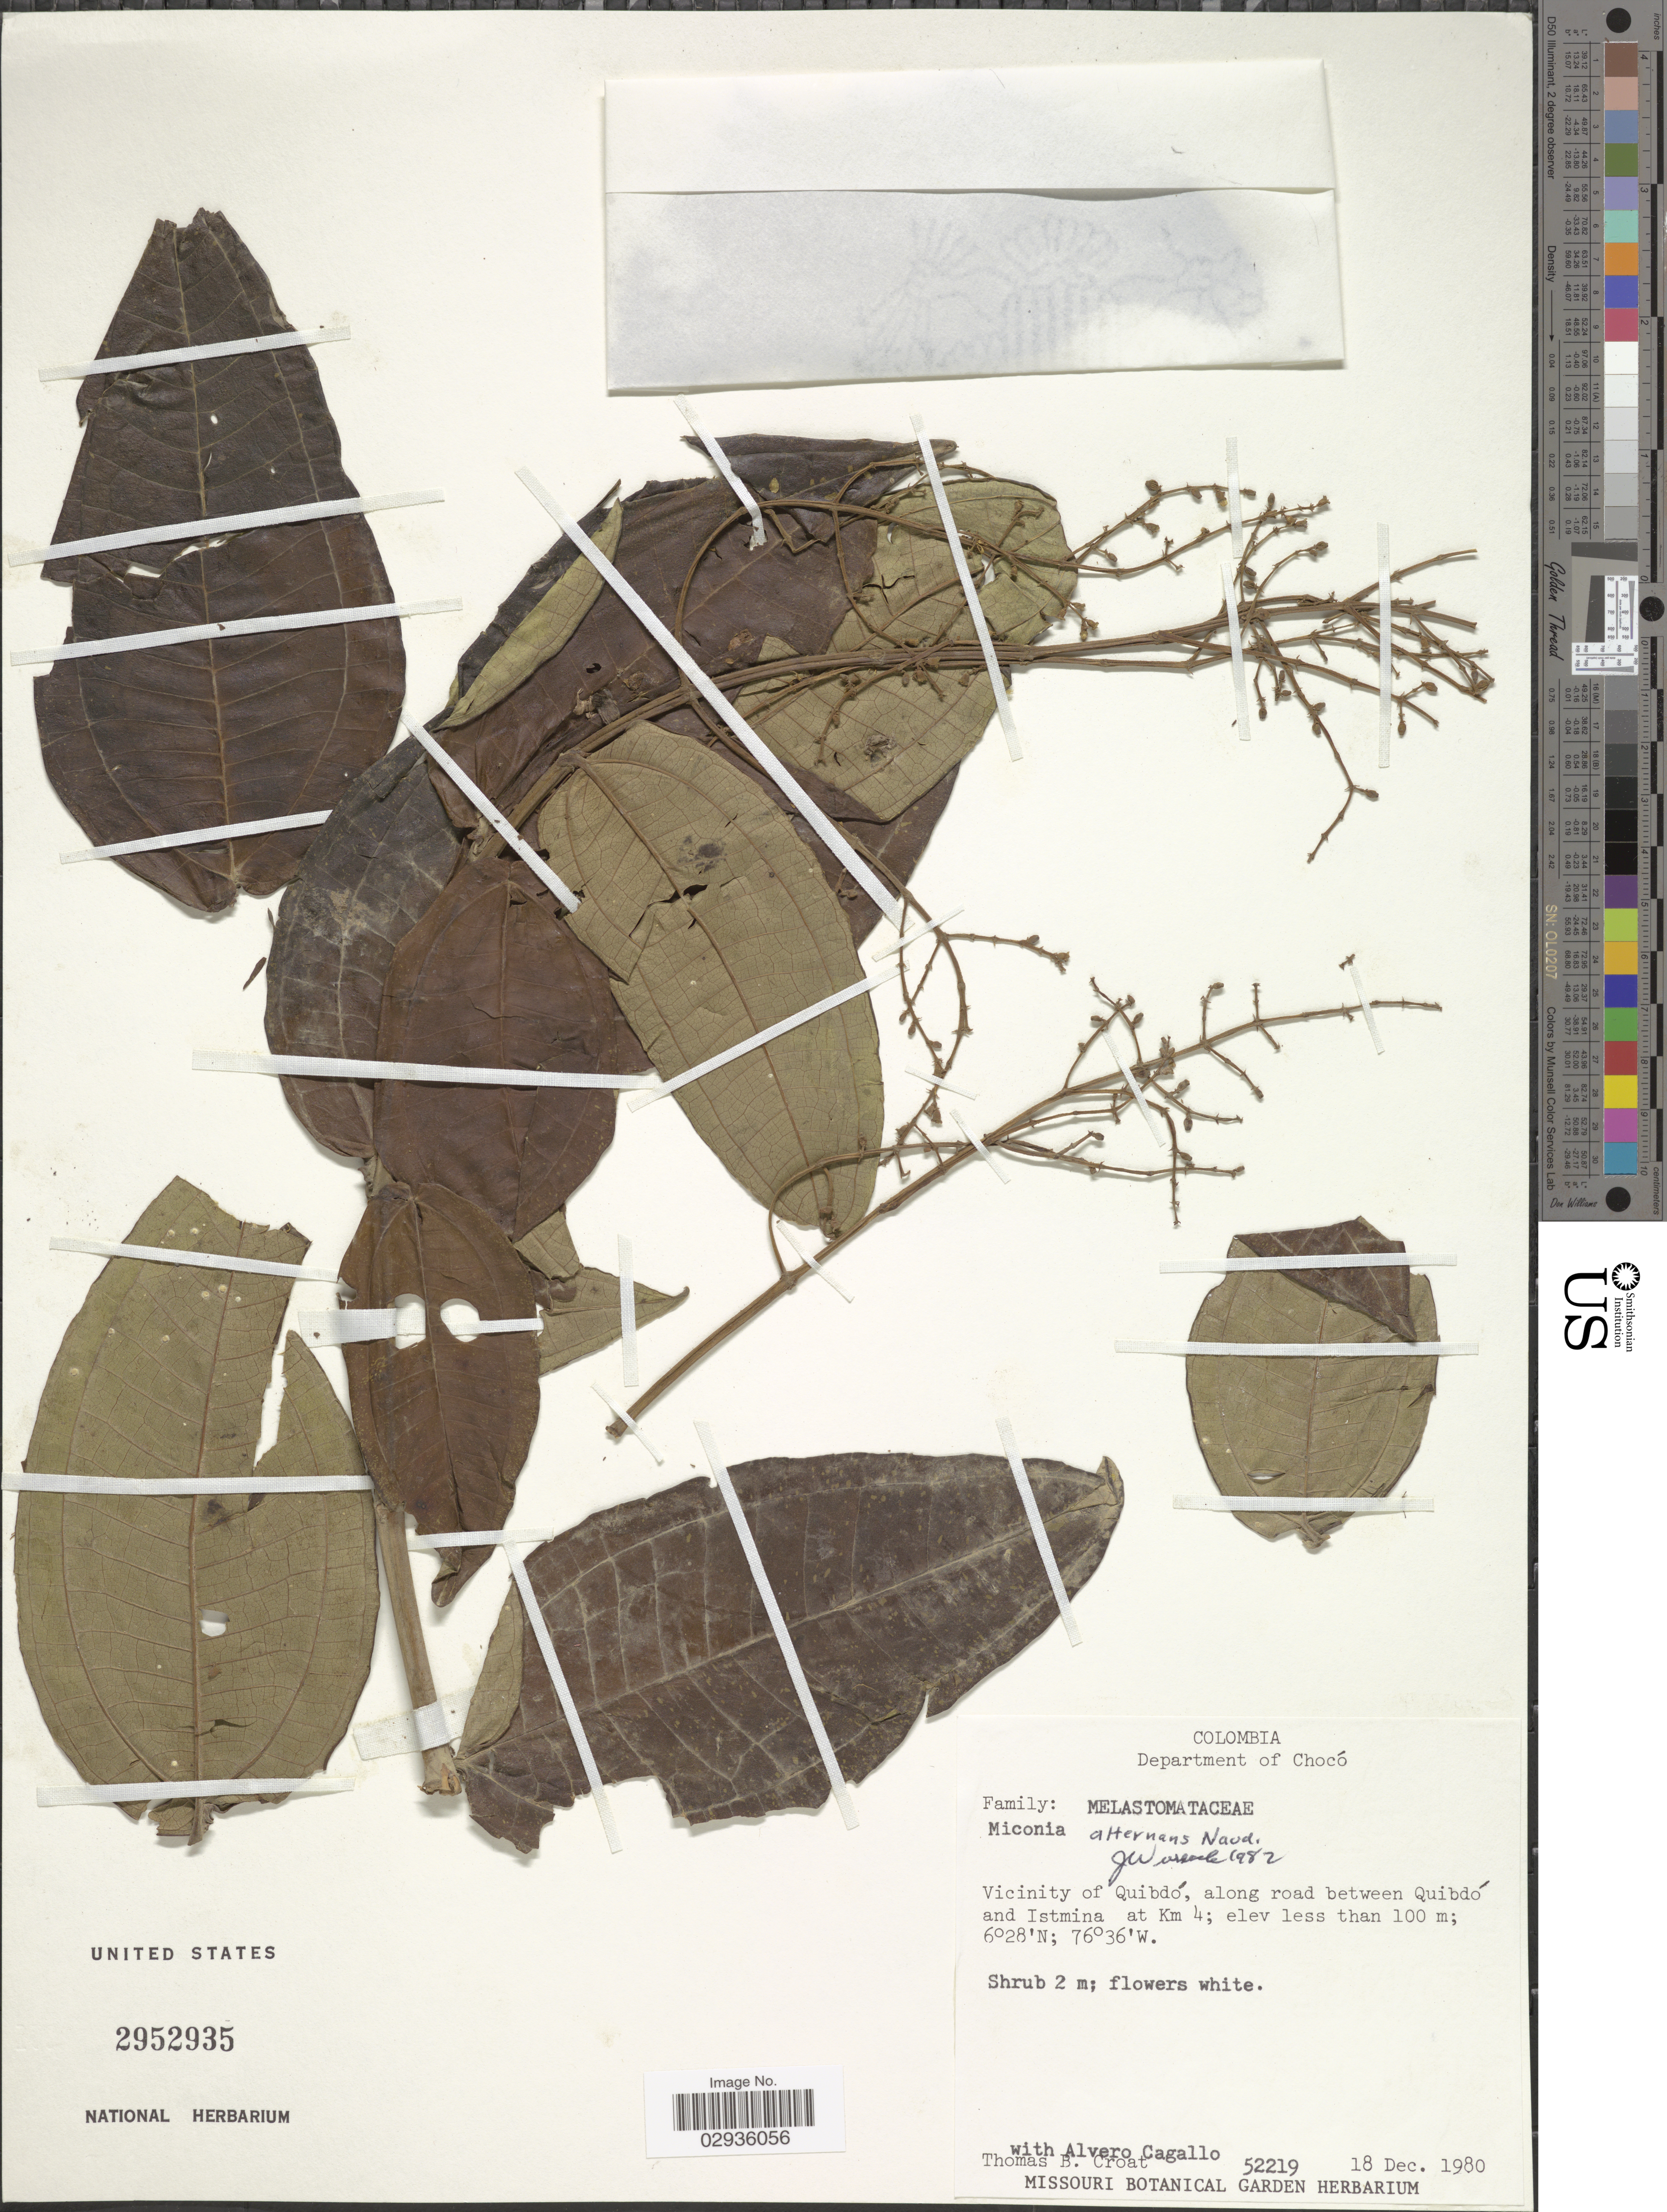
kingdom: Plantae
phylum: Tracheophyta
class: Magnoliopsida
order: Myrtales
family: Melastomataceae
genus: Miconia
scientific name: Miconia alternans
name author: Naudin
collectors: T. B. Croat & A. Cagallo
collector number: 52219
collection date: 1980-12-18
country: Colombia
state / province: Chocó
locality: Department of Chocó. Vicinity of Quibdó, along road between Quibdó and Istmina at Km 4.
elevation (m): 100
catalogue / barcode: US 2952935